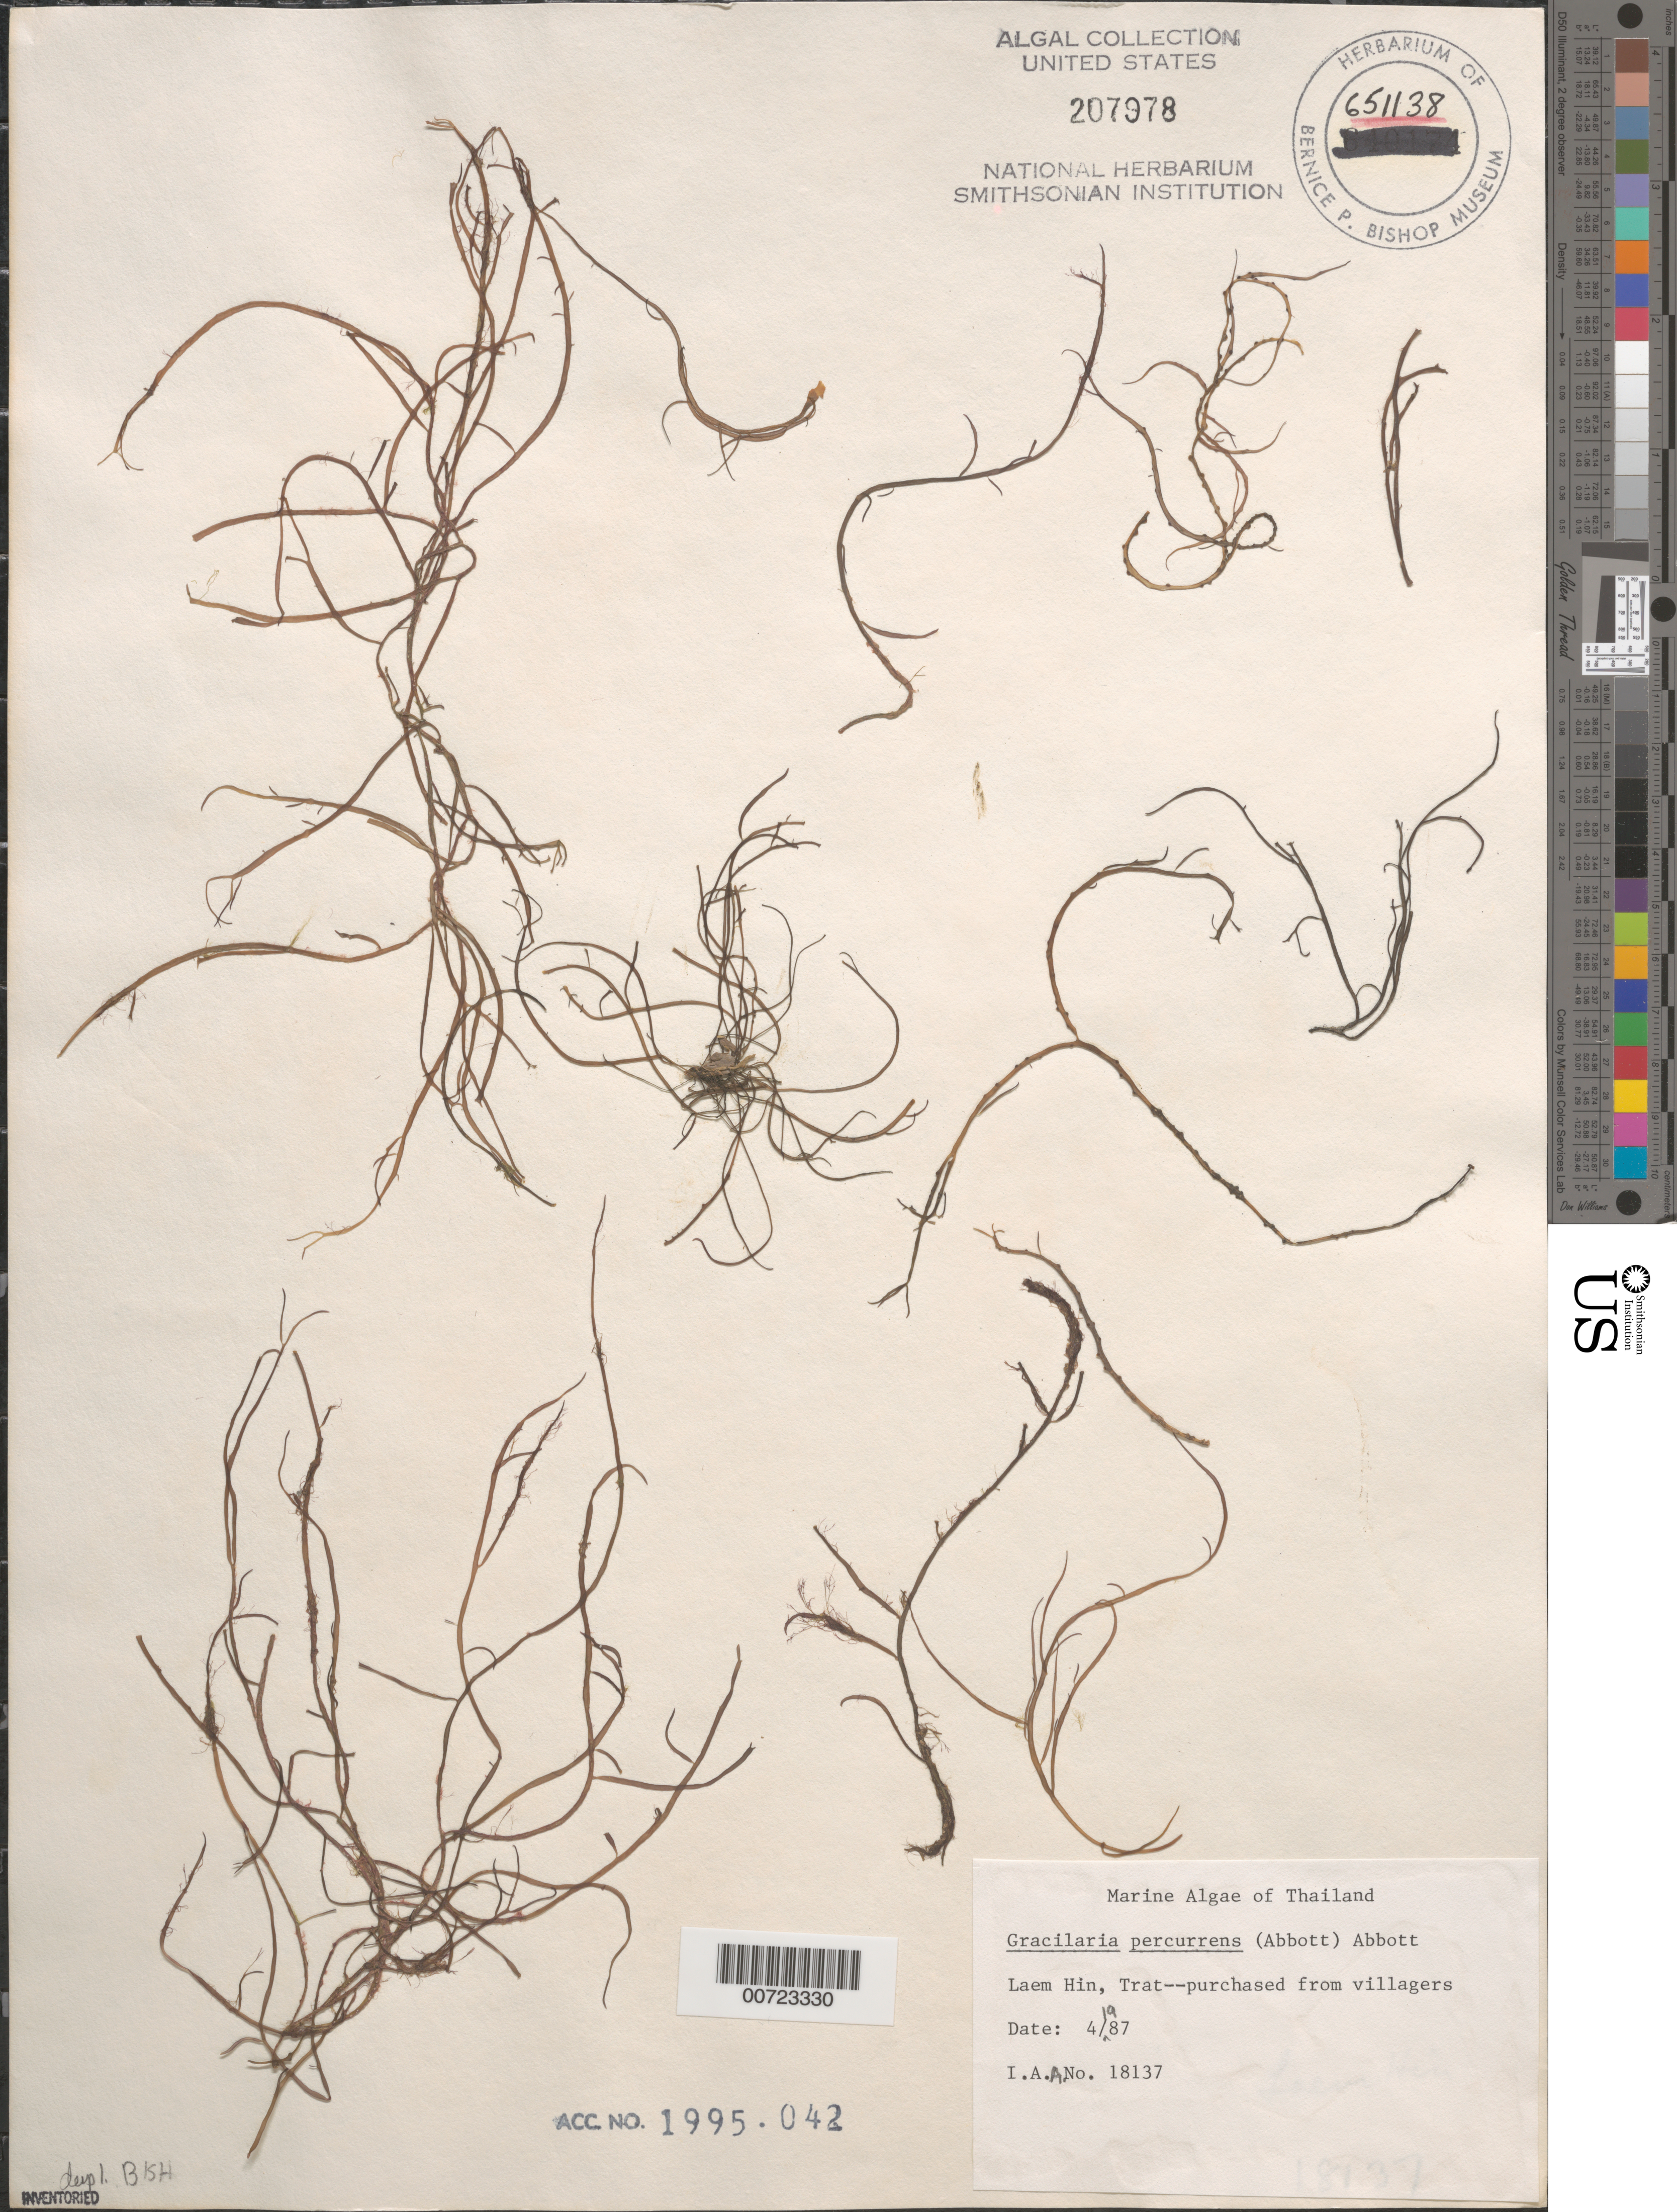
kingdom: Plantae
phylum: Rhodophyta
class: Florideophyceae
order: Gracilariales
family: Gracilariaceae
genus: Gracilaria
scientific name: Gracilaria percurrens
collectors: Villagers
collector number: IAA 18137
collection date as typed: Apr 1987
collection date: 1987-04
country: Thailand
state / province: Trat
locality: Laem Hin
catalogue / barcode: US 207978